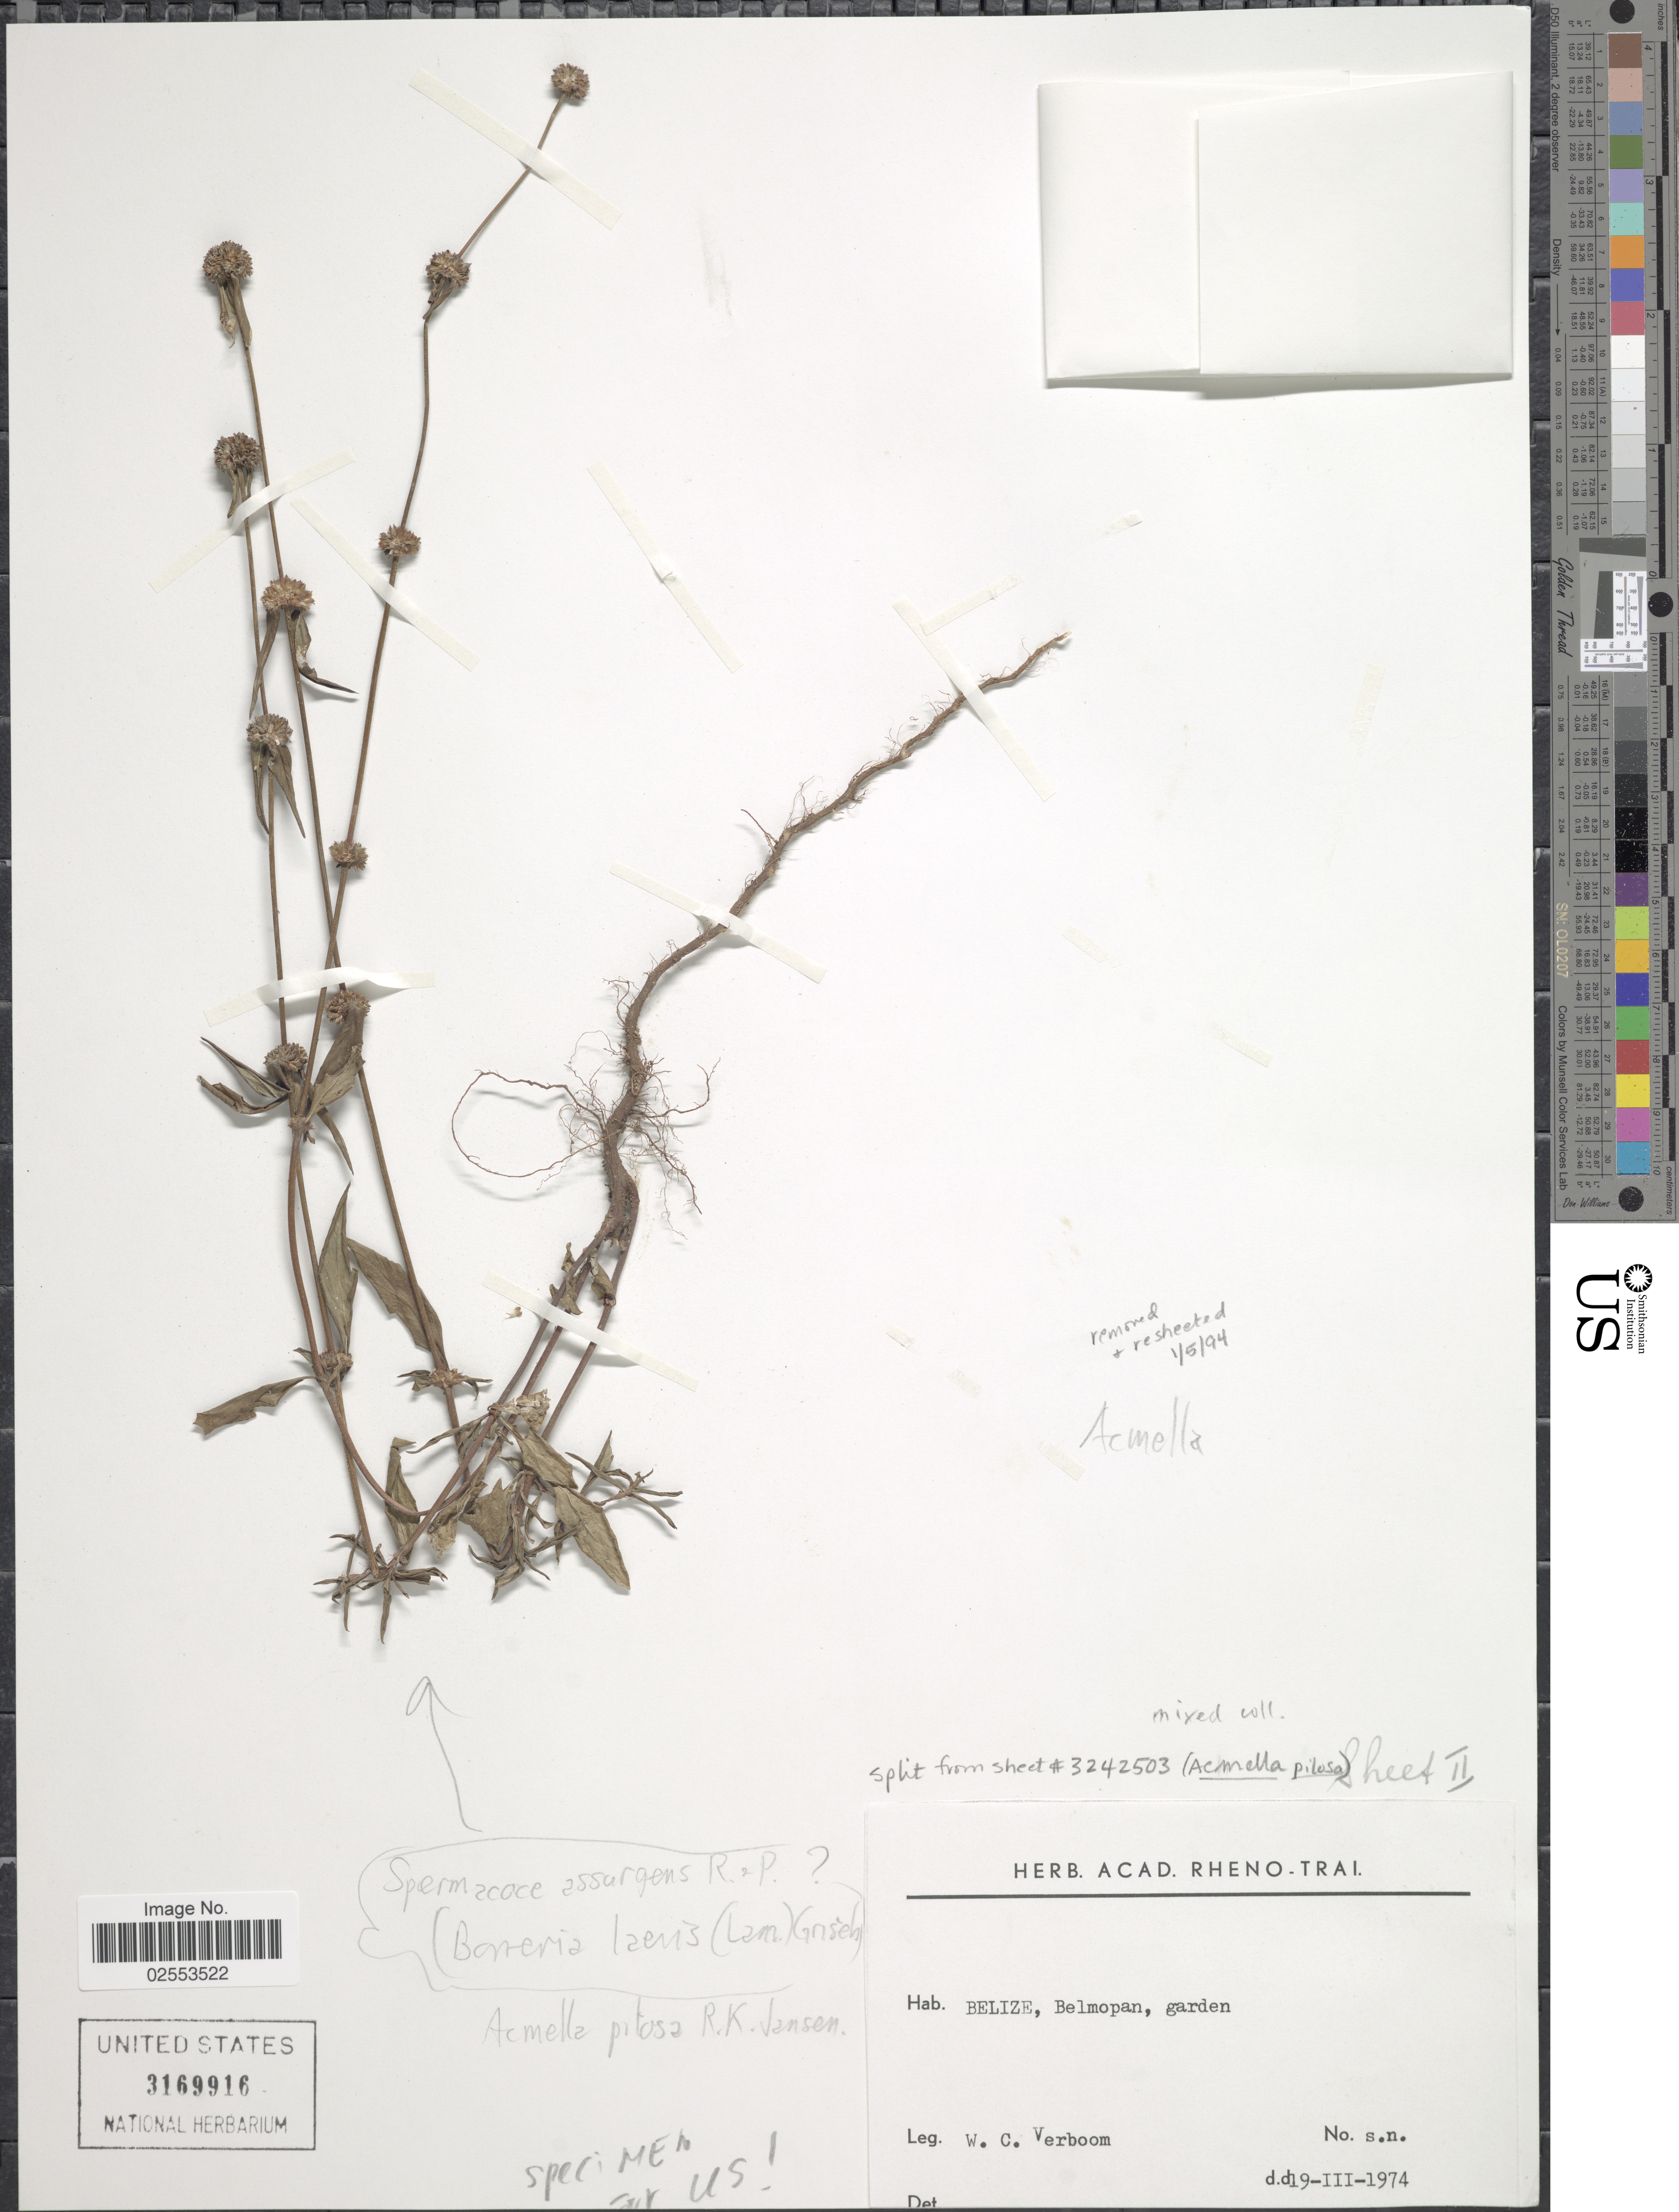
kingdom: Plantae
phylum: Tracheophyta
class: Magnoliopsida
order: Gentianales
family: Rubiaceae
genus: Spermacoce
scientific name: Spermacoce assurgens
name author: Ruiz & Pav.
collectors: W. Verboom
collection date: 1974-03-19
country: Belize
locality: Belmopan, garden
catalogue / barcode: US 3169916